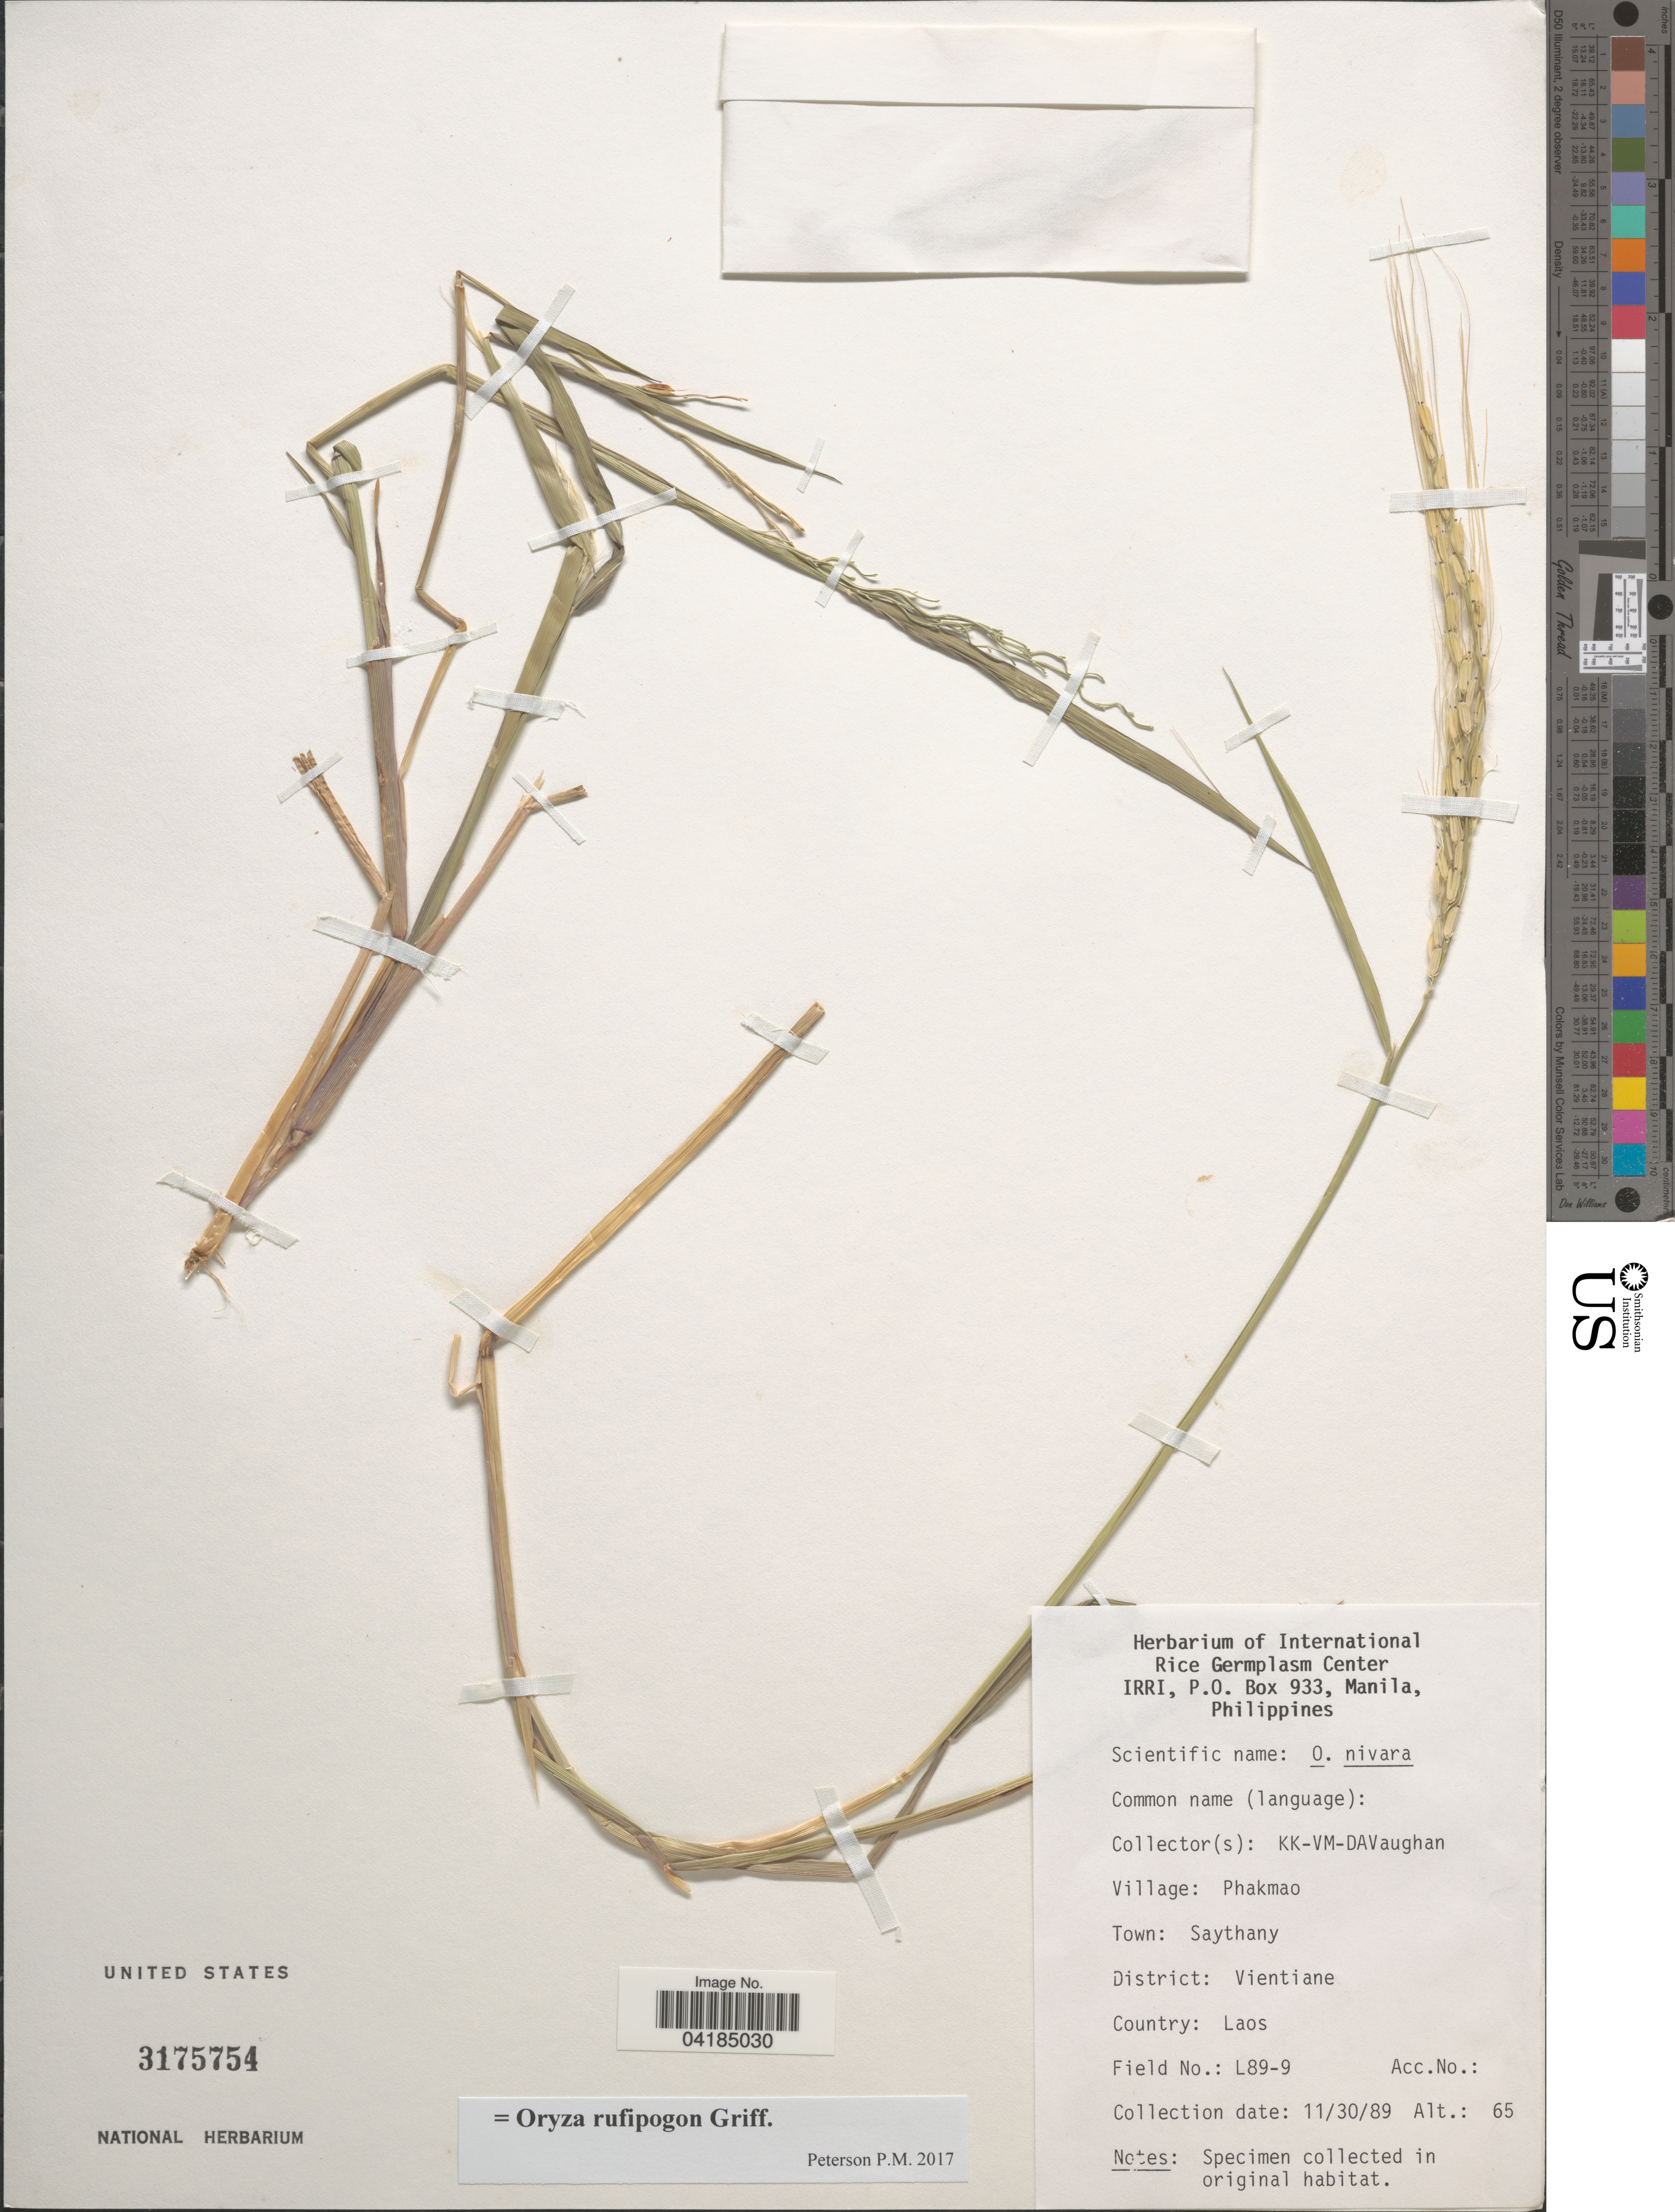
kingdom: Plantae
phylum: Tracheophyta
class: Liliopsida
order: Poales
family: Poaceae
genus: Oryza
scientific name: Oryza rufipogon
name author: Griffith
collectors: K. K., V. M. & D. Vaughan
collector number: L89-9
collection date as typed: Transcribed d/m/y: 30/11/89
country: Laos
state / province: Viangchan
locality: Village: Phakmao. Town: Saythany. District: Vientiane.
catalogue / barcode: US 3175754